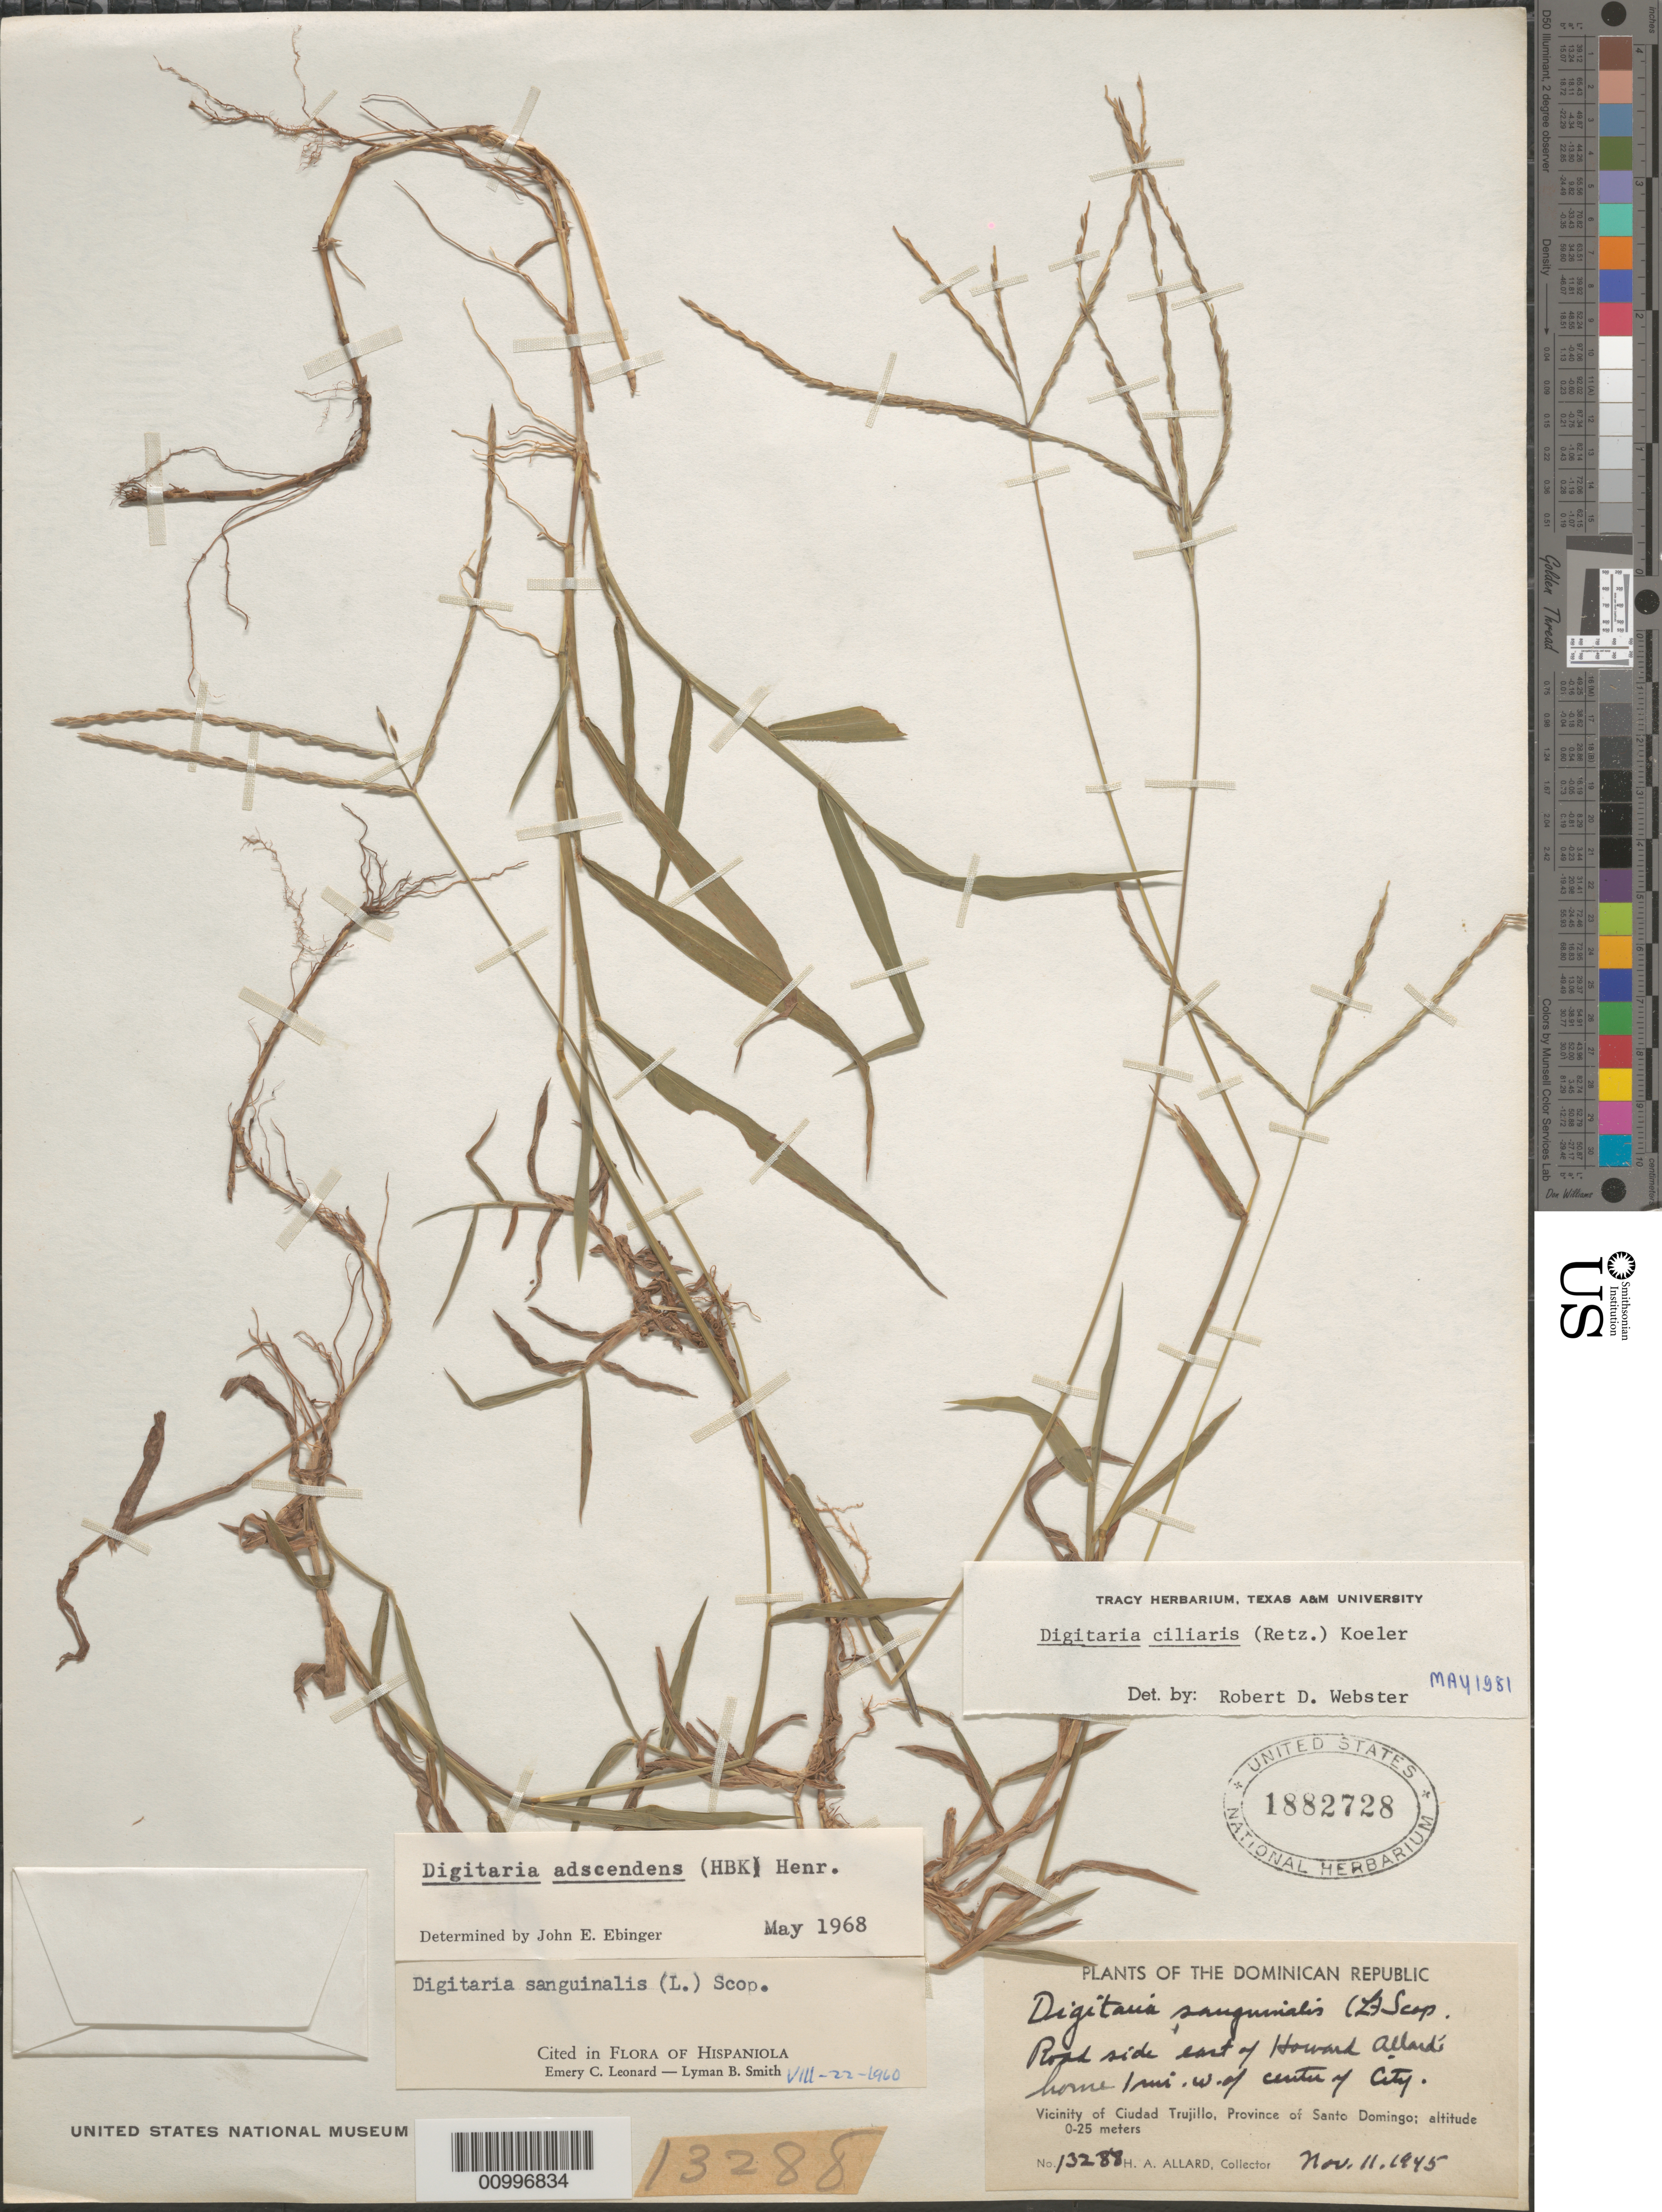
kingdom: Plantae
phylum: Tracheophyta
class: Liliopsida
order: Poales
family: Poaceae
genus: Digitaria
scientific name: Digitaria ciliaris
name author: (Retz.) Koeler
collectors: H. A. Allard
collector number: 13288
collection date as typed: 11 Nov 1945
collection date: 1945-11-11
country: Dominican Republic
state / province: Distrito Nacional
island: Hispaniola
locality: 1 mile west of center of Santo Domingo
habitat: roadside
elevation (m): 0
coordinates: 0 N, 0 E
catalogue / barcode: US 1882728